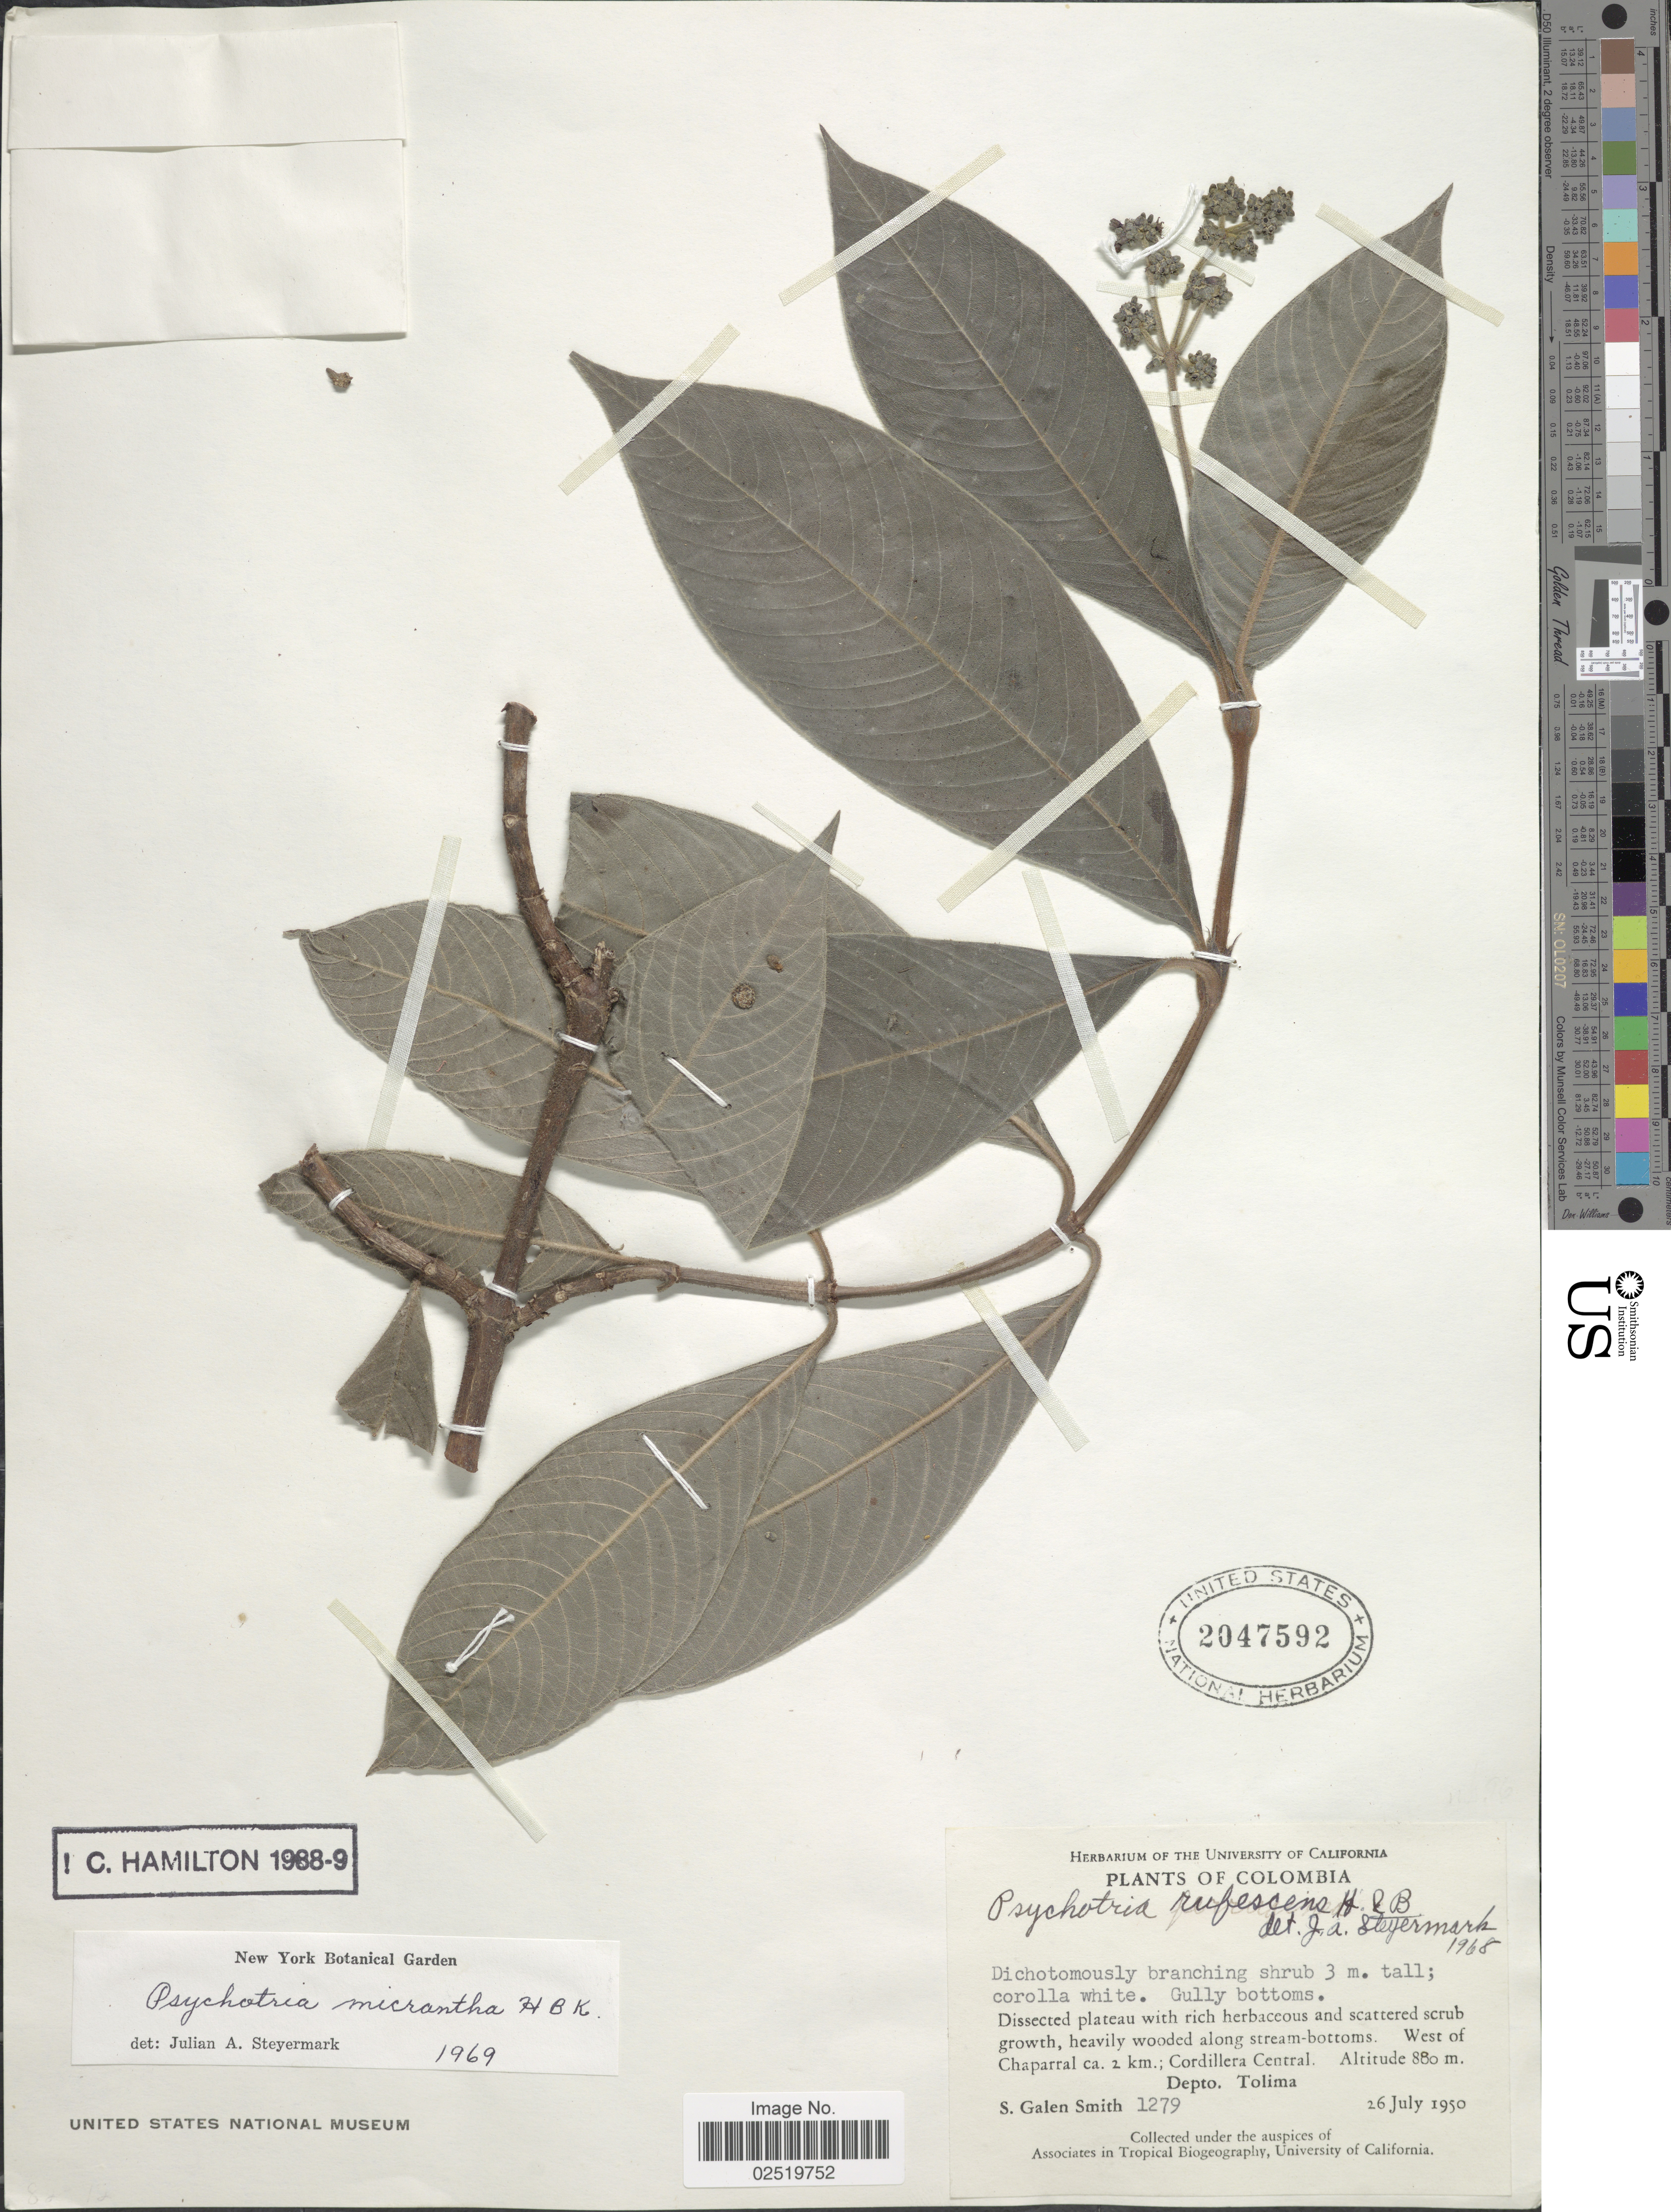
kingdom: Plantae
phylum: Tracheophyta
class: Magnoliopsida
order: Gentianales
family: Rubiaceae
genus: Psychotria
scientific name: Psychotria micrantha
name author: Kunth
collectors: S. G. Smith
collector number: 1279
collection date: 1950-07-26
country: Colombia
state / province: Tolima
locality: Heavily wooded along stream-bottoms, west of Chaparral ca. 2 km.; Cordillera Central.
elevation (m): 880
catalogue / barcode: US 2047592